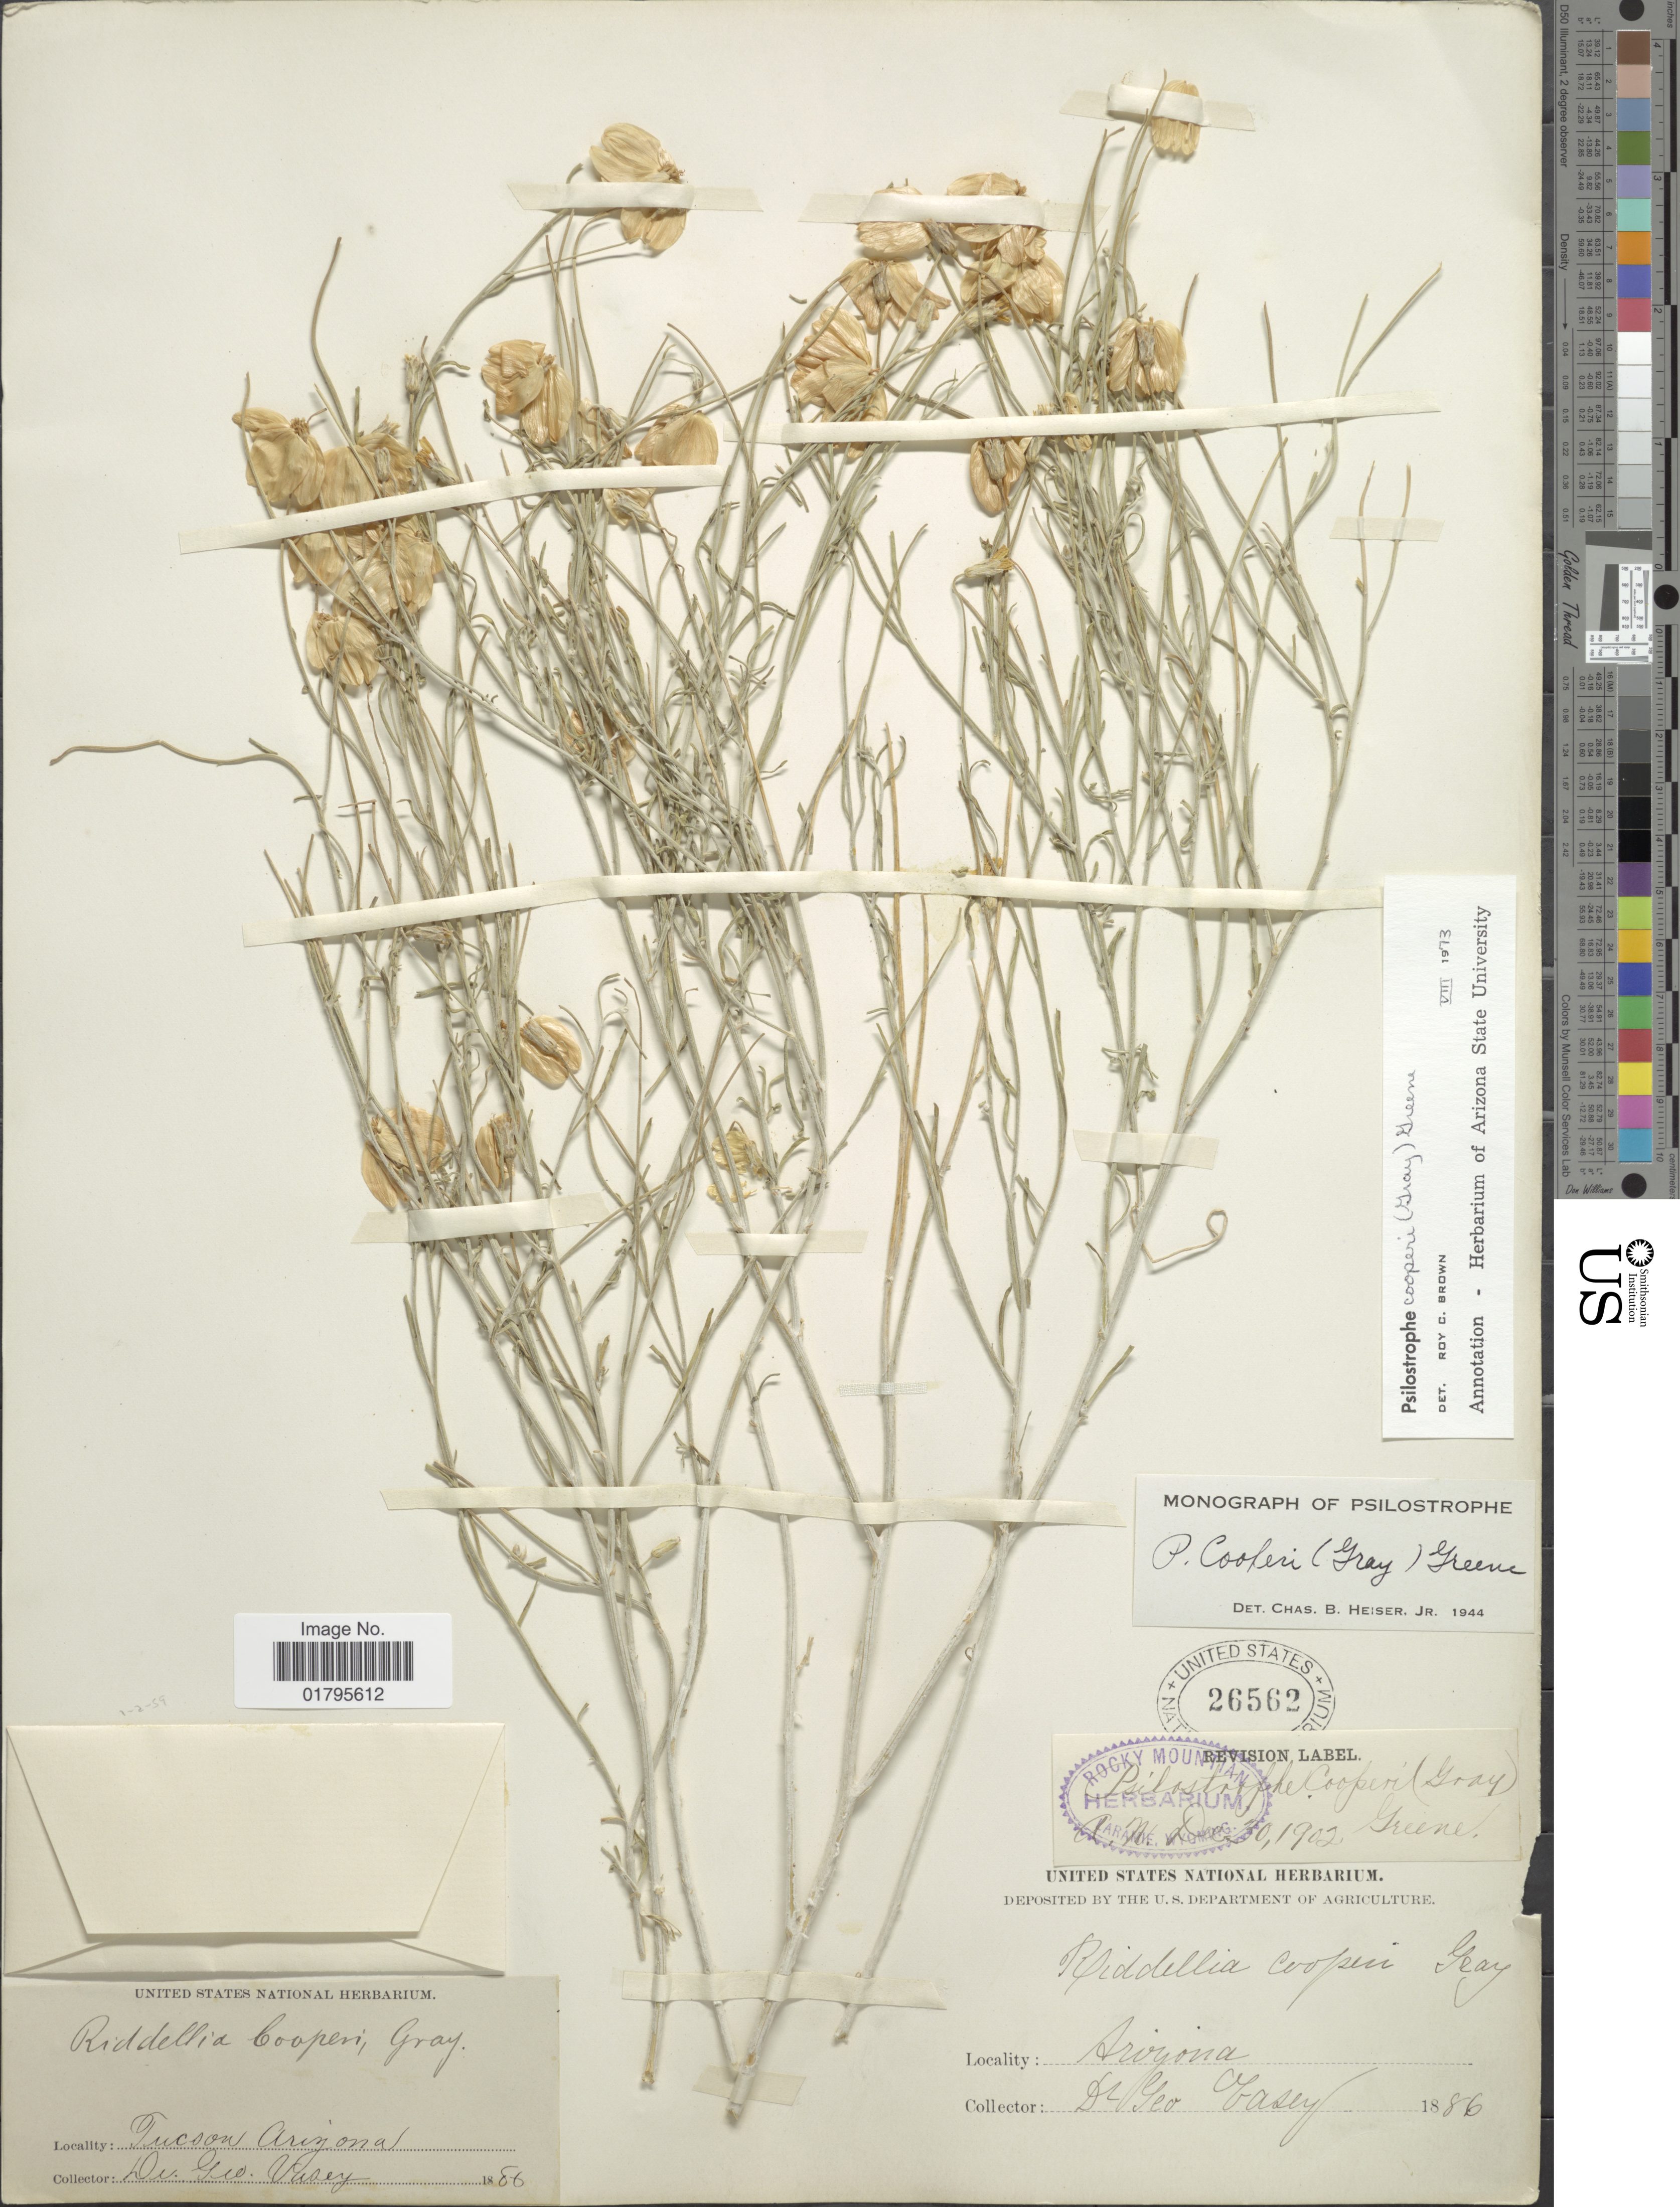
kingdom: Plantae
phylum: Tracheophyta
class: Magnoliopsida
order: Asterales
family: Asteraceae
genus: Psilostrophe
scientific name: Psilostrophe cooperi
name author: (A. Gray) Greene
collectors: G. Vasey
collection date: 1886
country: United States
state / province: Arizona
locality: Tucson, Arizona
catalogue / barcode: US 26562